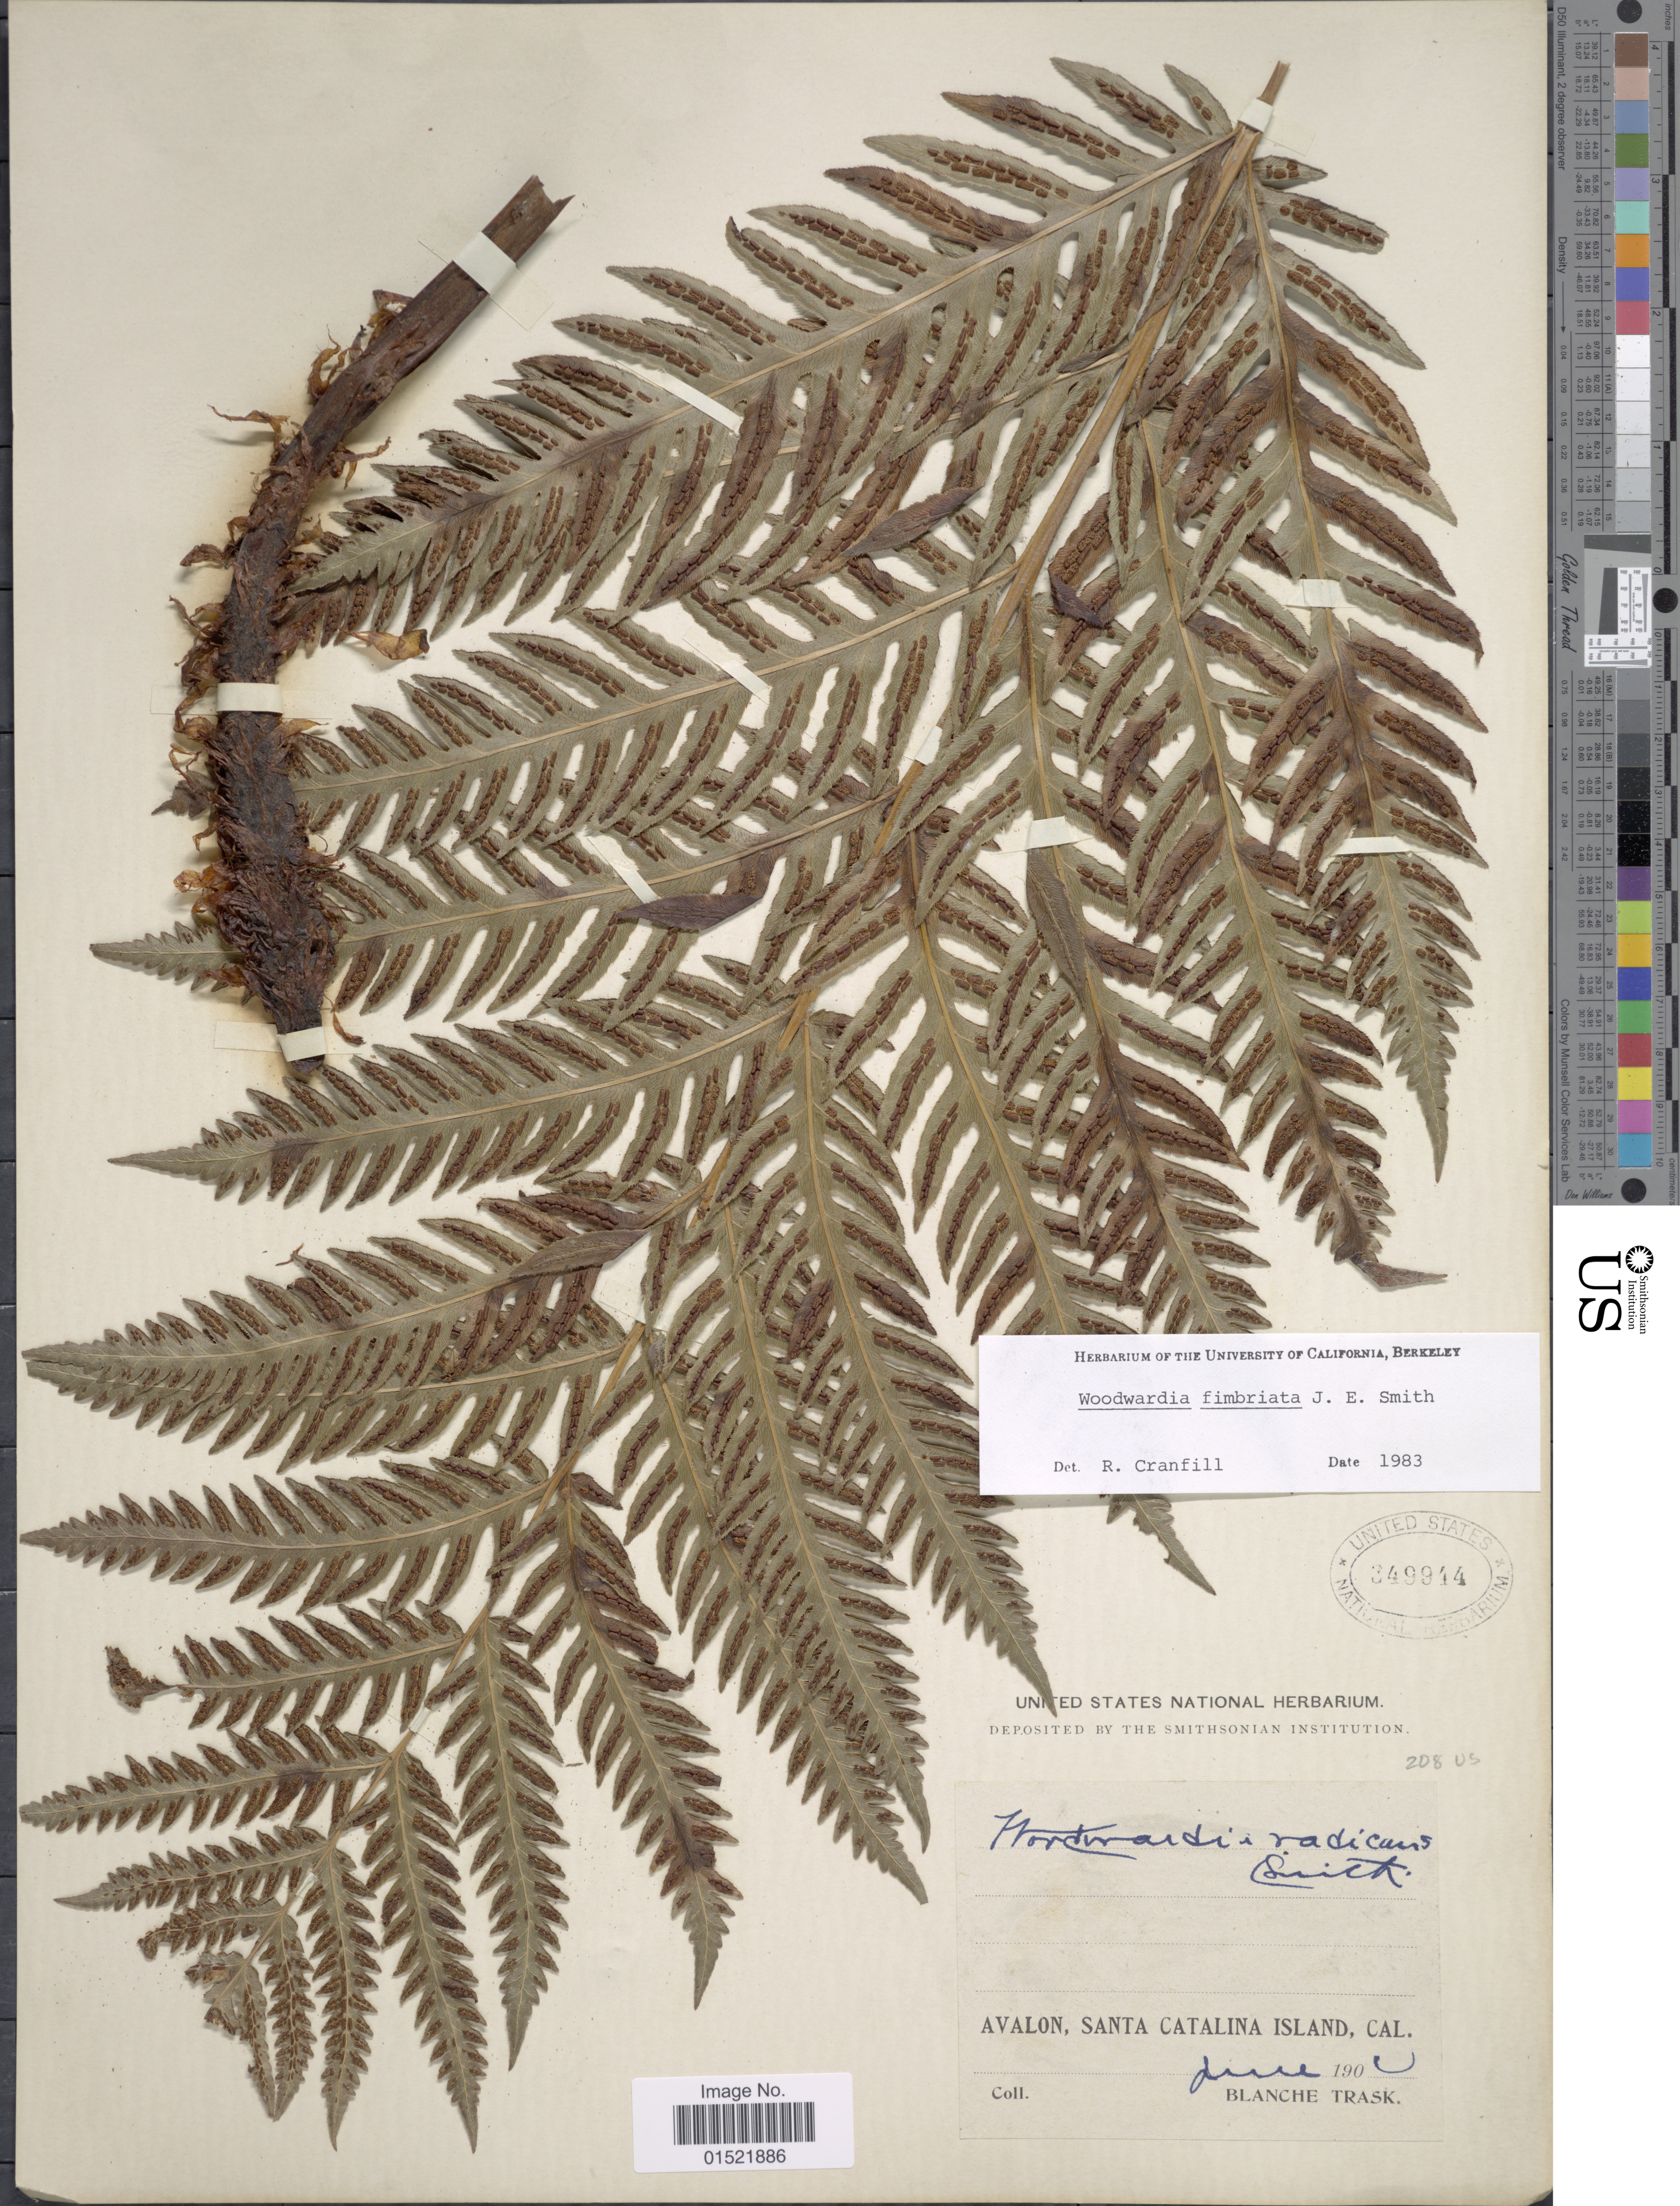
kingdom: Plantae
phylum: Tracheophyta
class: Polypodiopsida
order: Polypodiales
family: Blechnaceae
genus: Woodwardia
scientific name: Woodwardia fimbriata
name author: Sm.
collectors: B. Trask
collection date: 1900-06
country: United States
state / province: California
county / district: Los Angeles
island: Santa Catalina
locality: Avalon, Santa Catalina Island, Cal.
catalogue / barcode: US 349944